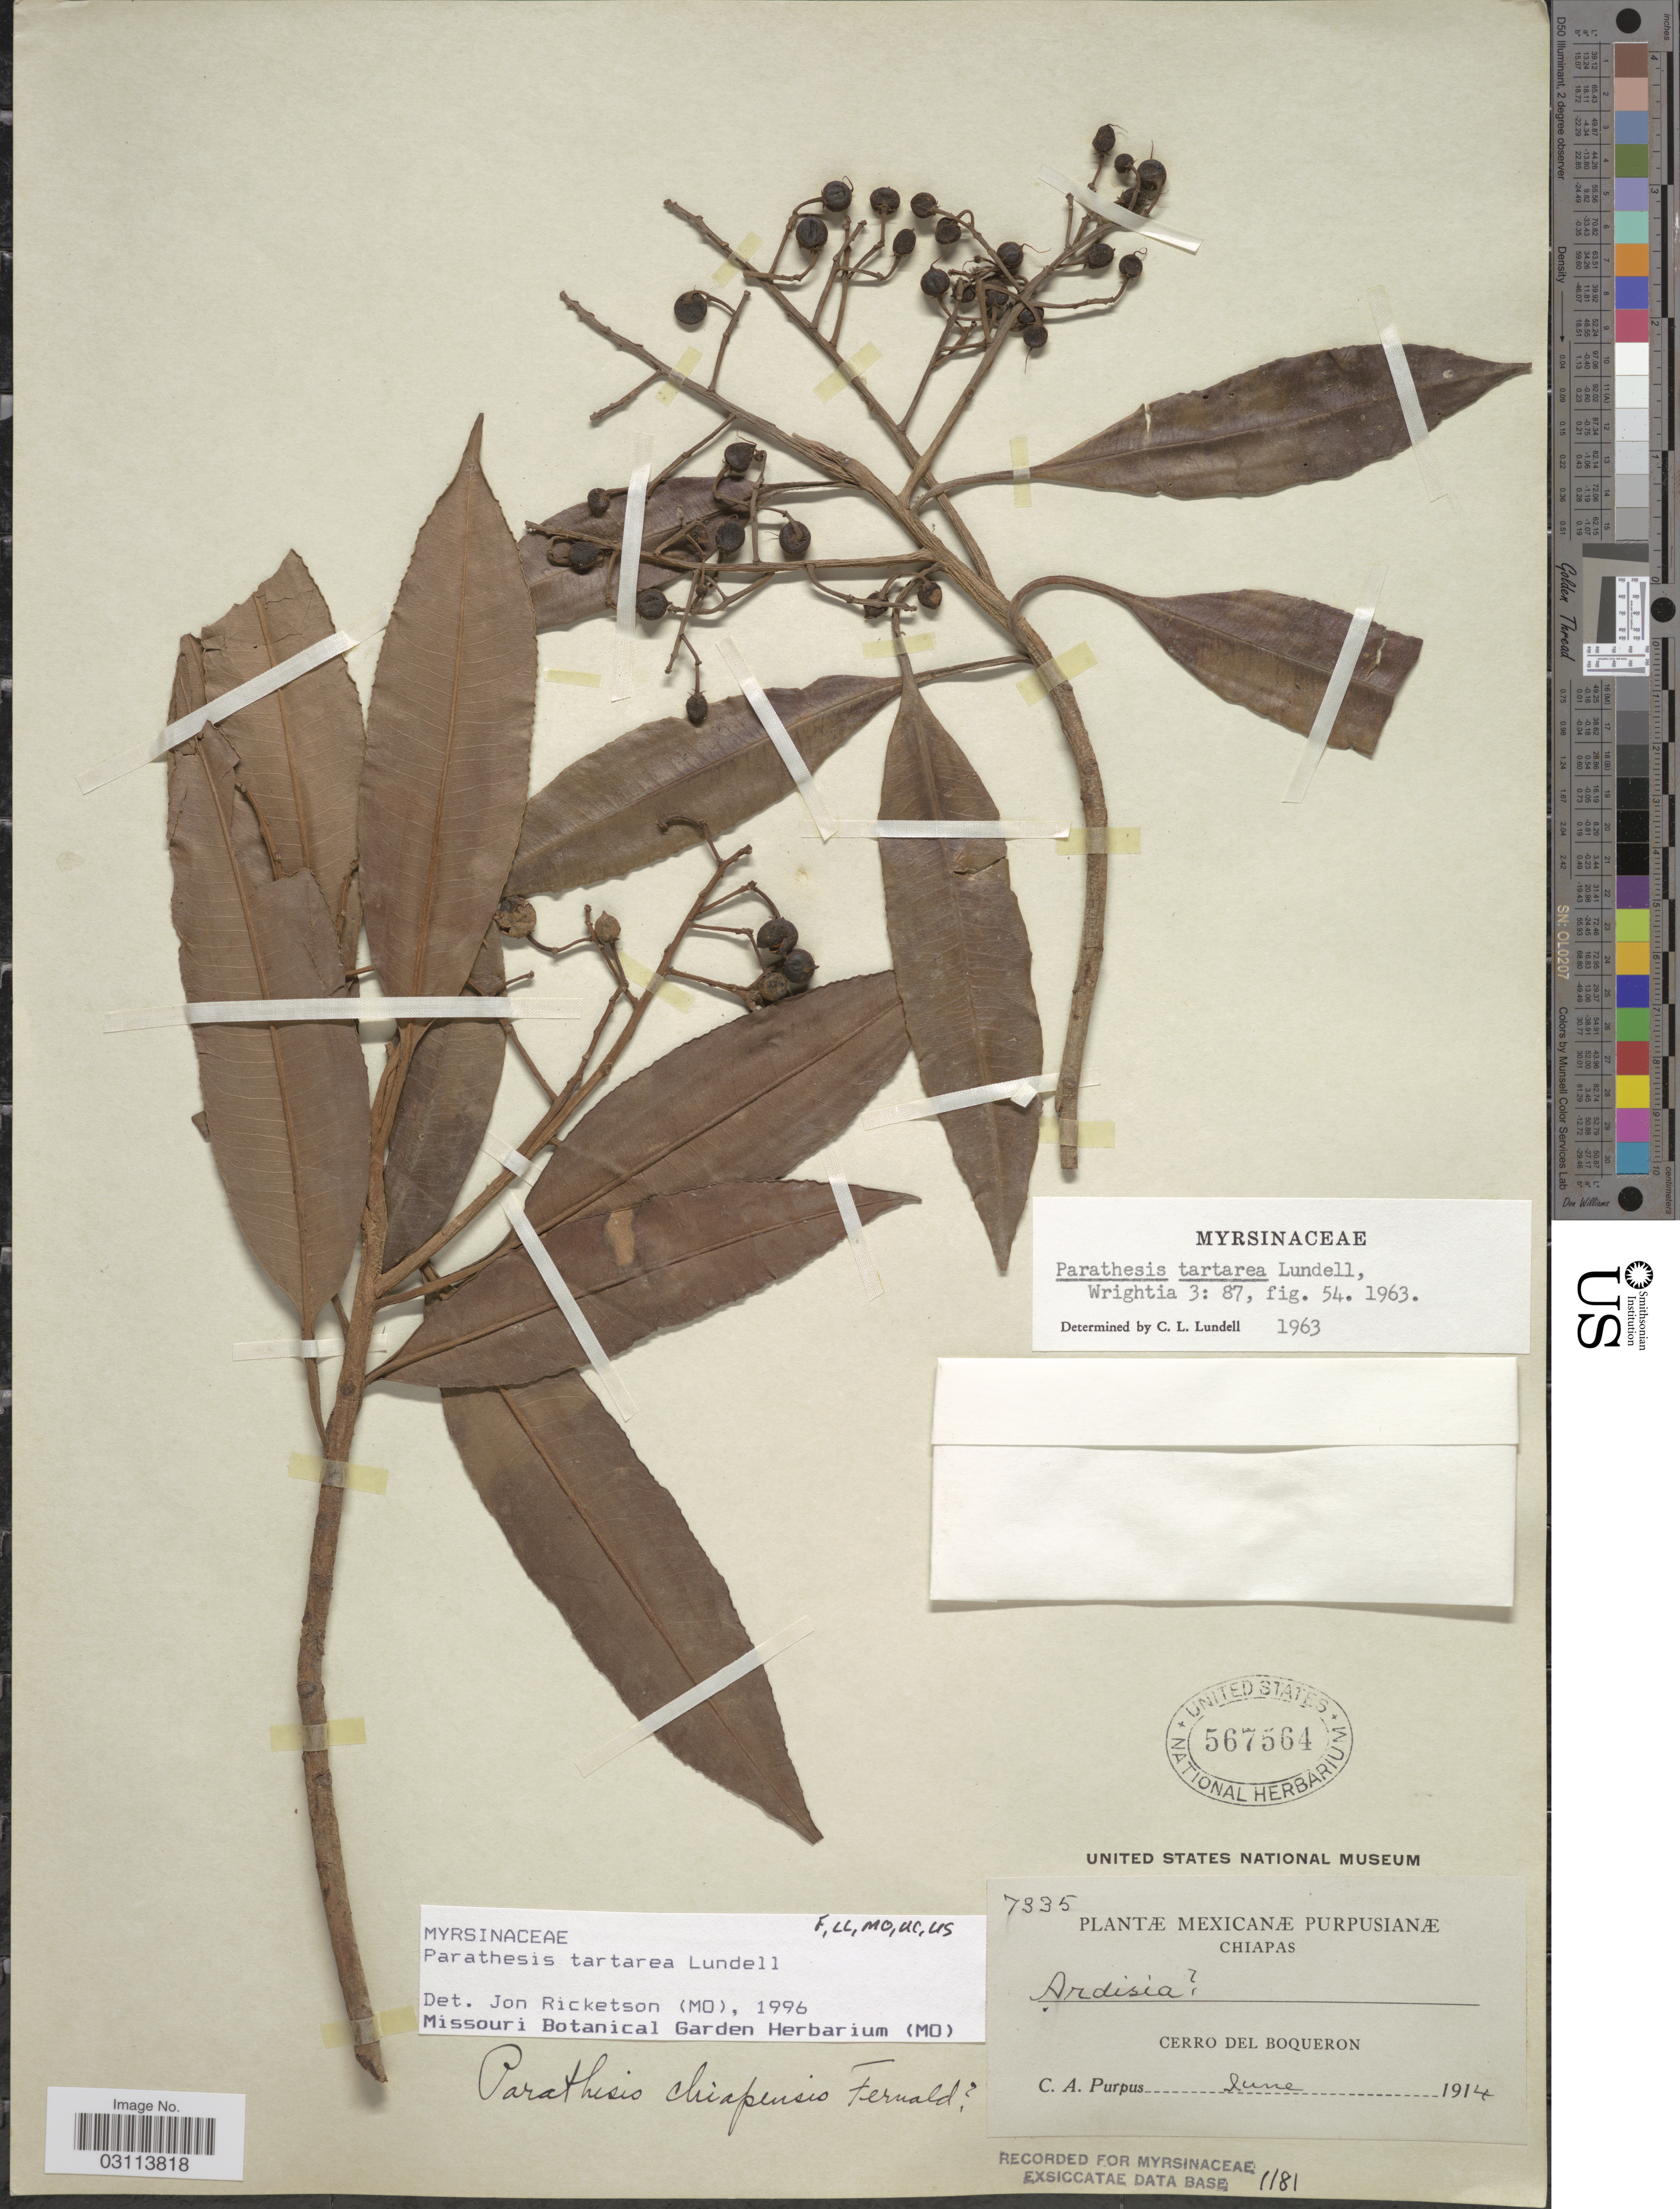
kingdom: Plantae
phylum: Tracheophyta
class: Magnoliopsida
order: Ericales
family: Primulaceae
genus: Parathesis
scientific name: Parathesis tartarea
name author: Lundell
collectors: C. A. Purpus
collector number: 7335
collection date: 1914-06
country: Mexico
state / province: Chiapas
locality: Cerro del Boqueron.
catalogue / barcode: US 567564